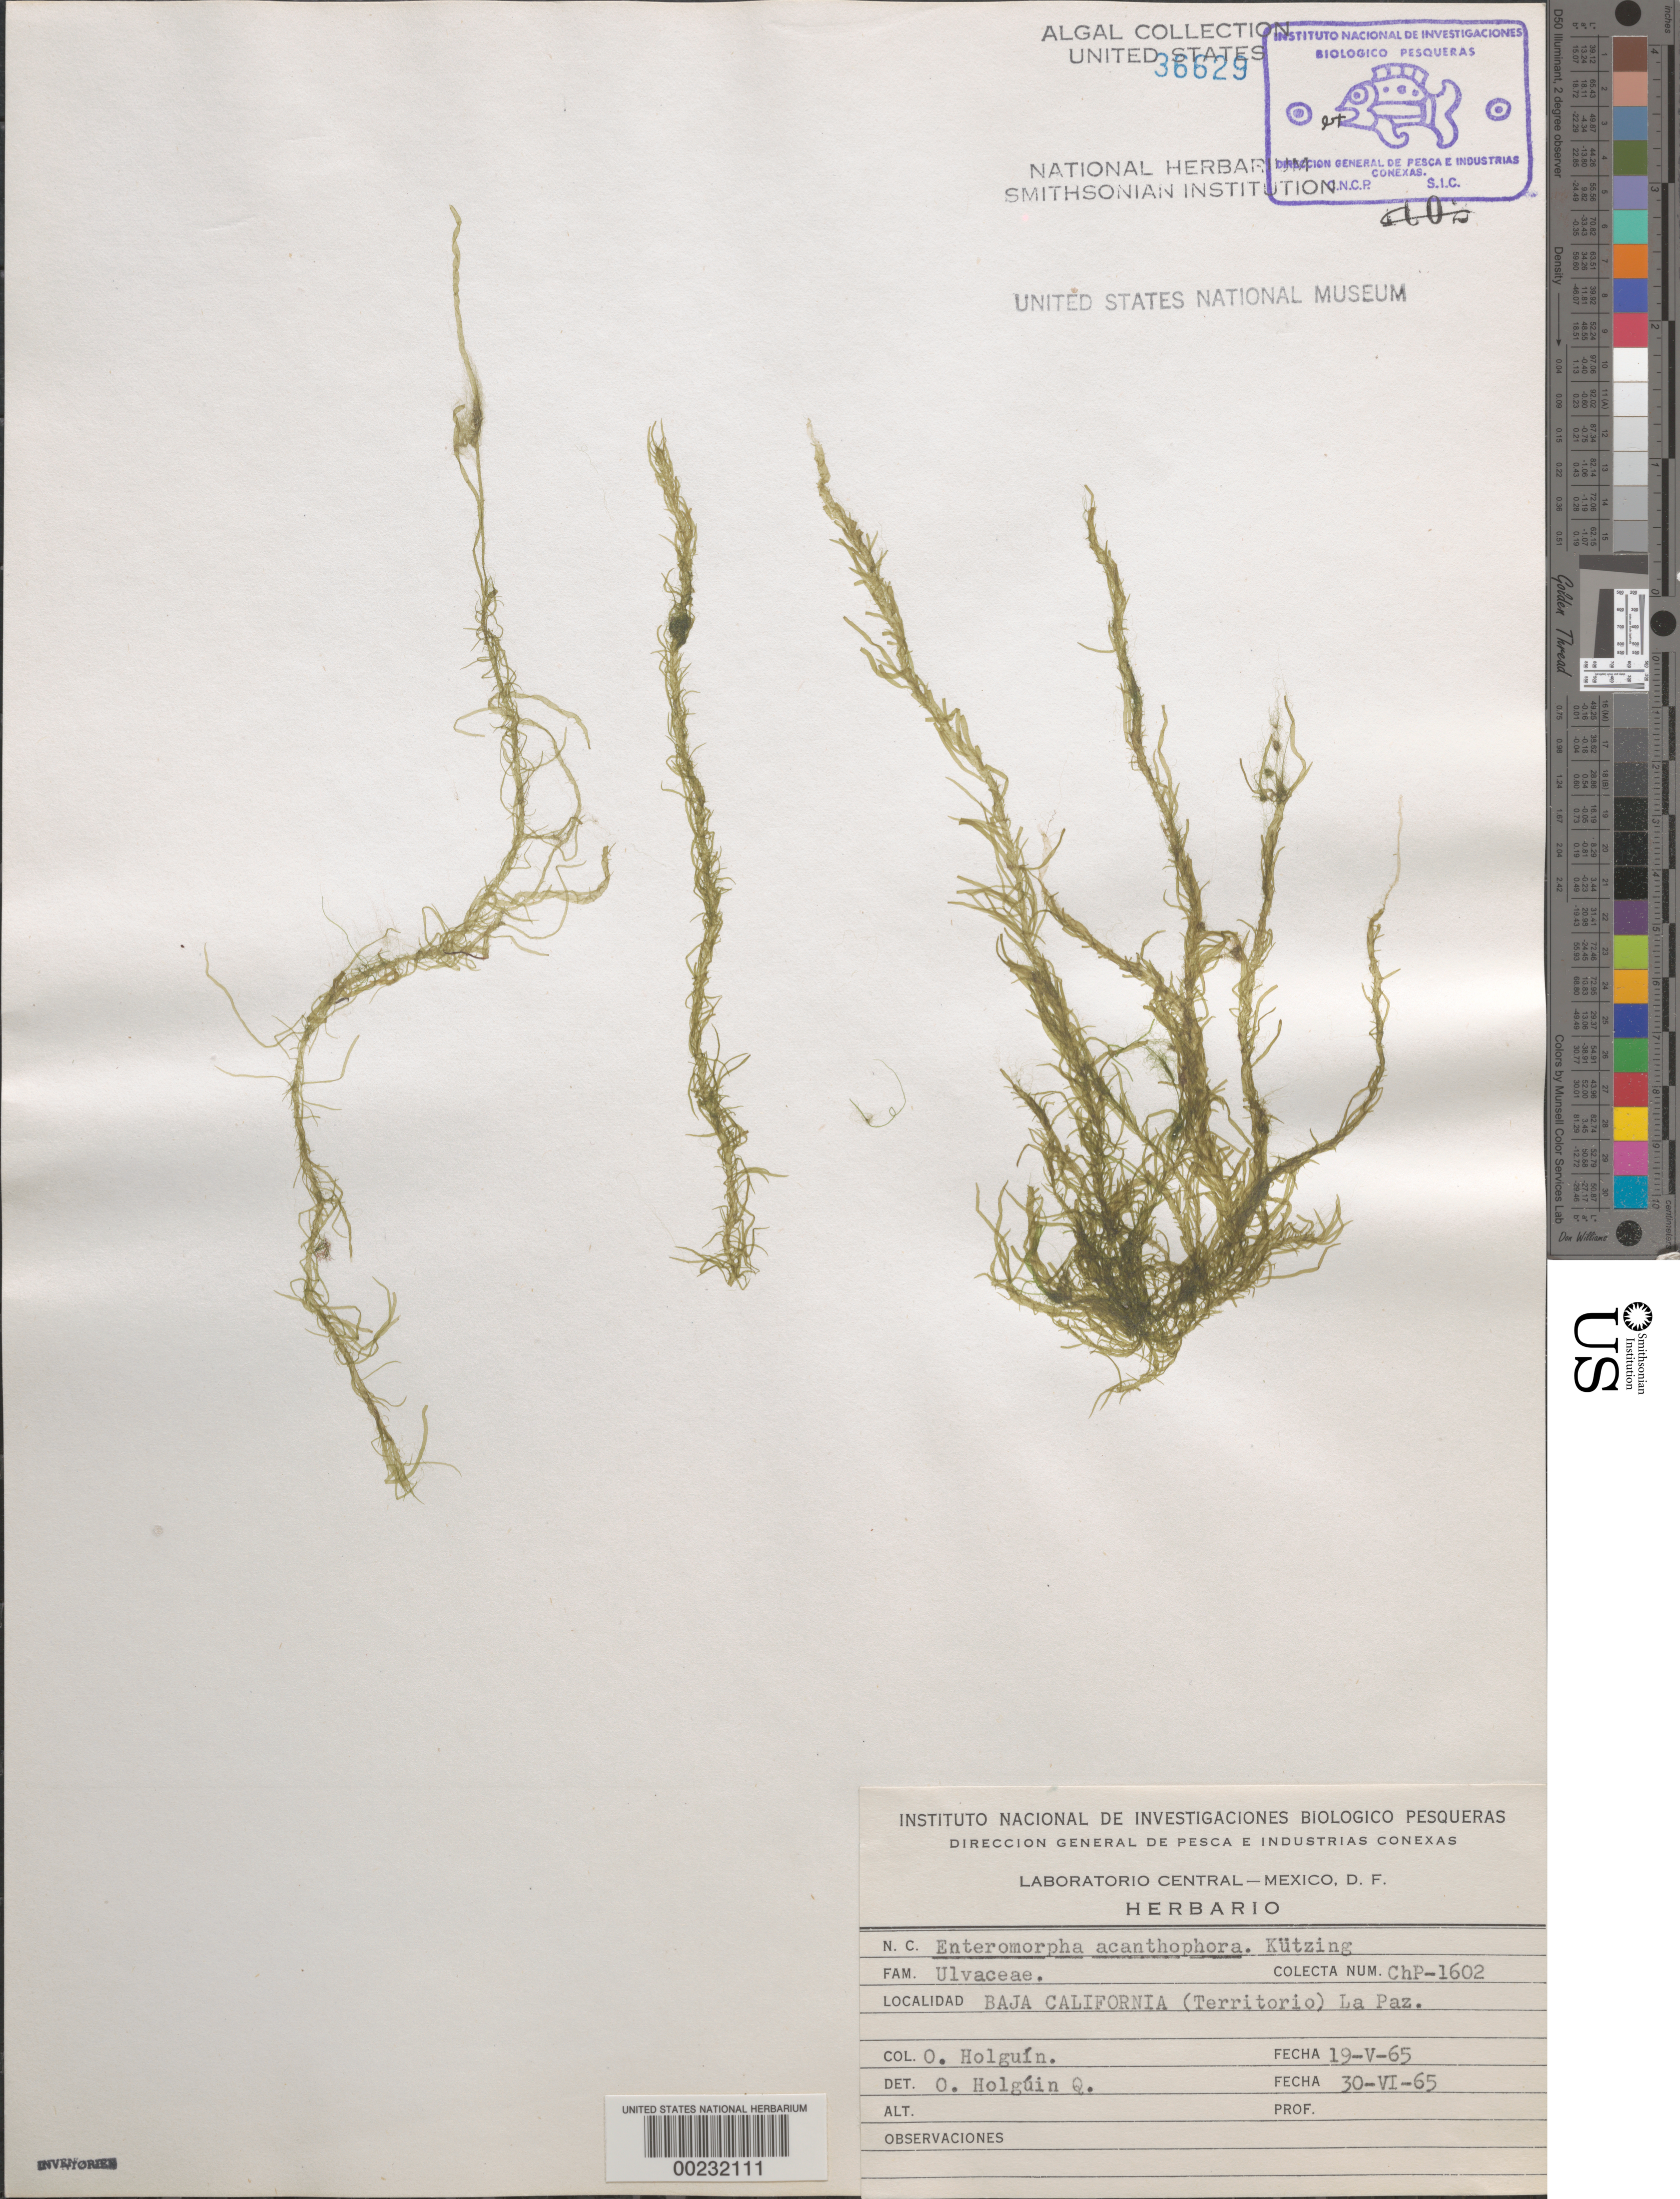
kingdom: Plantae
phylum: Chlorophyta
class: Ulvophyceae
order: Ulvales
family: Ulvaceae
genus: Ulva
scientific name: Ulva acanthophora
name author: (Kütz.) H.S. Hayden et al.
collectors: O. Holguin Q.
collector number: Chp-1602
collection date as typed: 19 May 1965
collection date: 1965-05-19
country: Mexico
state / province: Baja California Sur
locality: La Paz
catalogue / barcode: US 36629